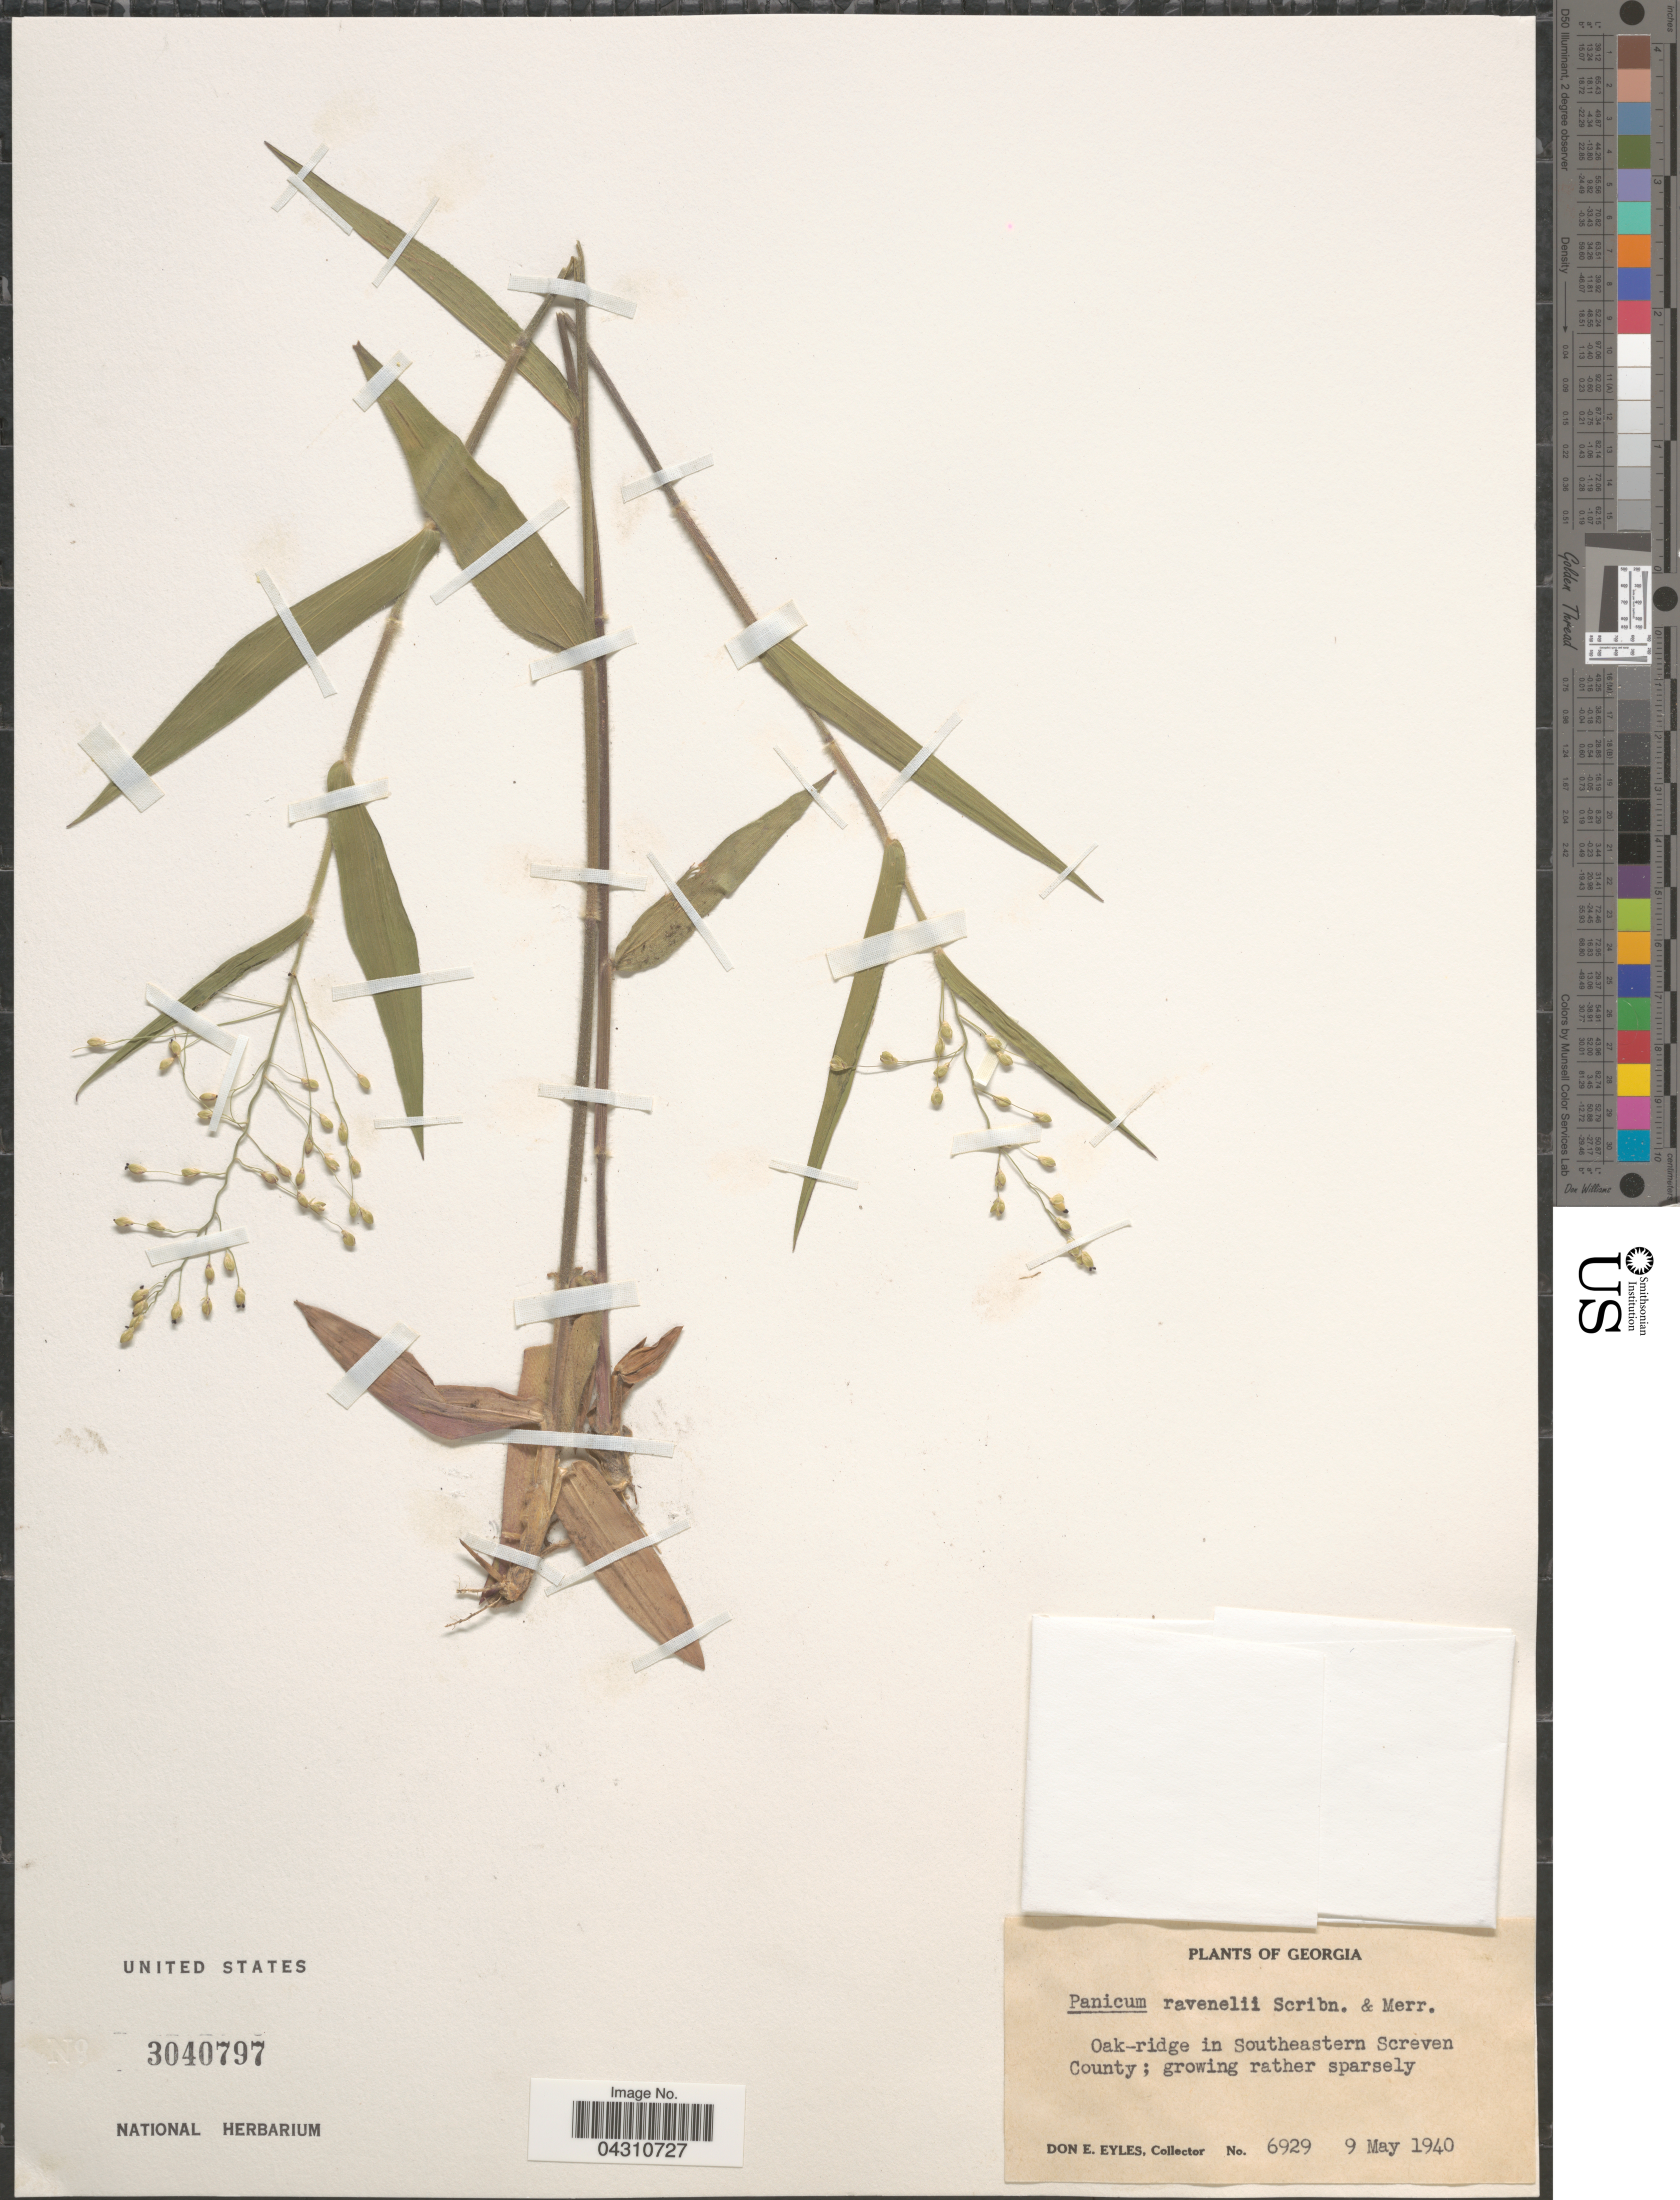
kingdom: Plantae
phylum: Tracheophyta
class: Liliopsida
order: Poales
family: Poaceae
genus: Dichanthelium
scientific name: Dichanthelium ravenelii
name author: (Scribn. & Merr.) Gould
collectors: D. Eyles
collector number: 6929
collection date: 1940-05-09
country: United States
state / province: Georgia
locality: Oak-ridge in Southeastern Screven County; growing rather sparsely.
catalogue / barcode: US 3040797